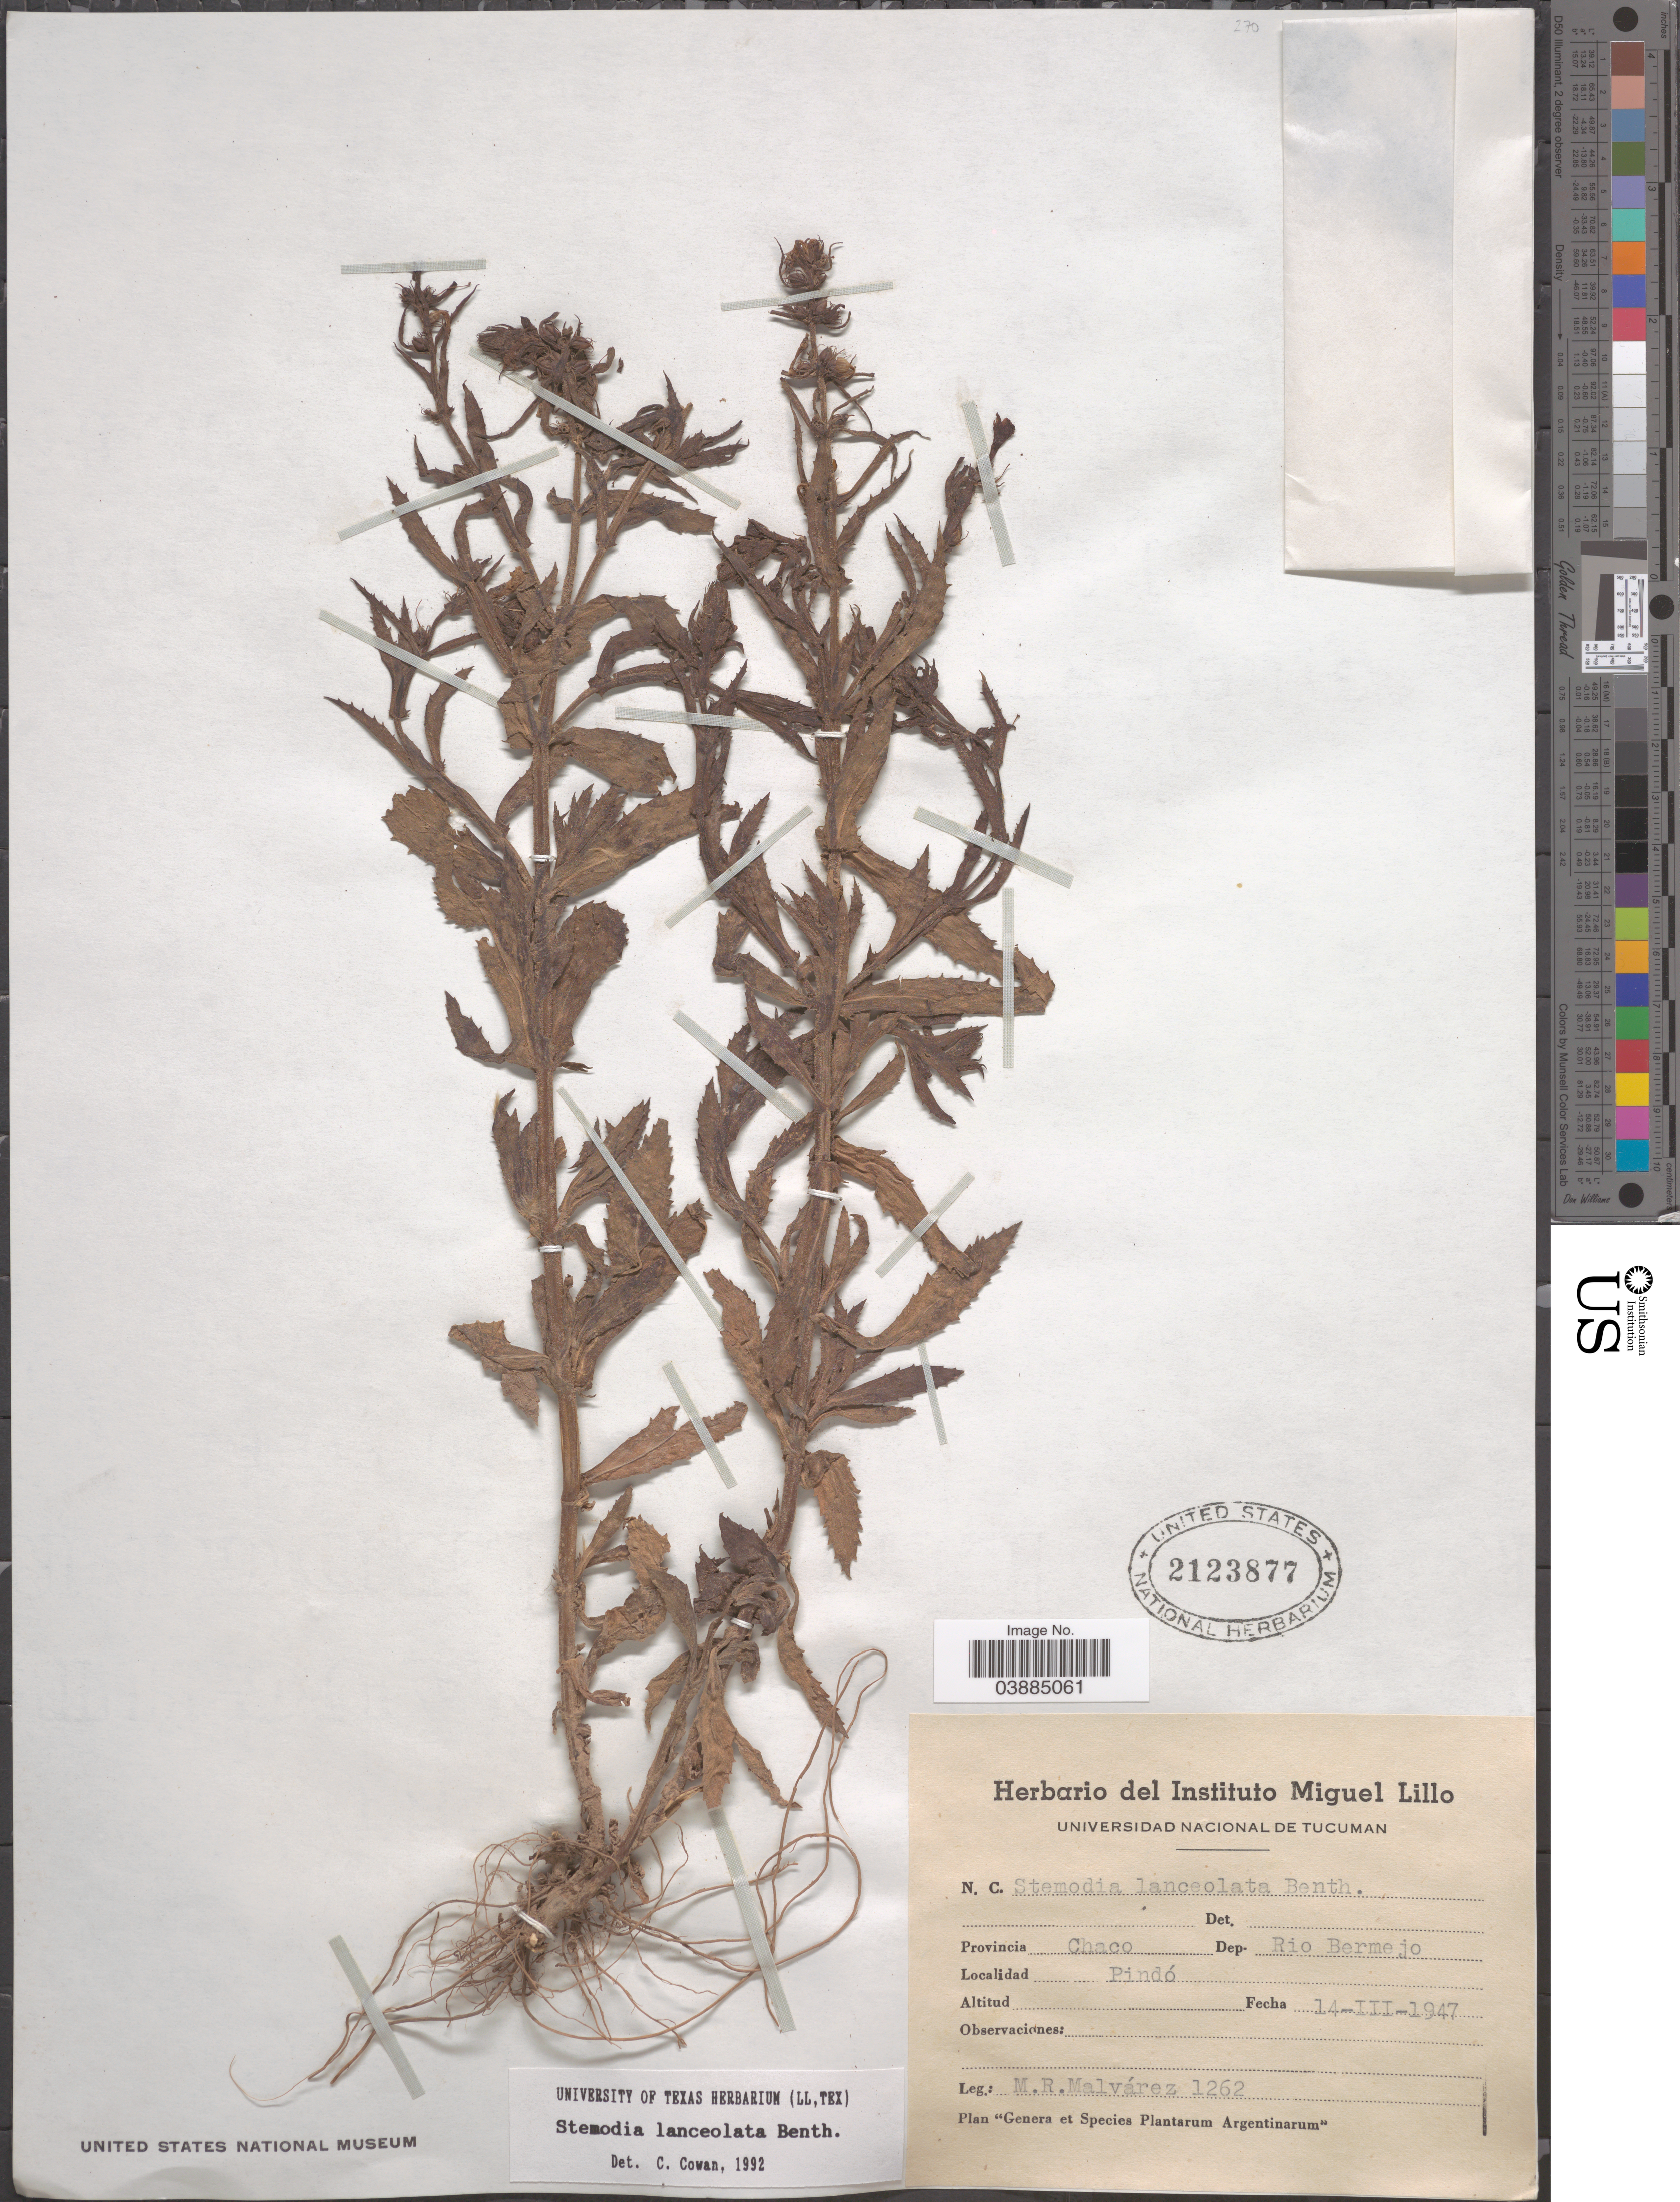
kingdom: Plantae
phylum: Tracheophyta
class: Magnoliopsida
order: Lamiales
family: Plantaginaceae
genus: Stemodia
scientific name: Stemodia lanceolata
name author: Benth.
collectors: M. Malvárez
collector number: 1262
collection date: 1947-03-14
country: Argentina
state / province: Chaco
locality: Dep. Rio Bermejo. Pindó.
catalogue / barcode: US 2123877